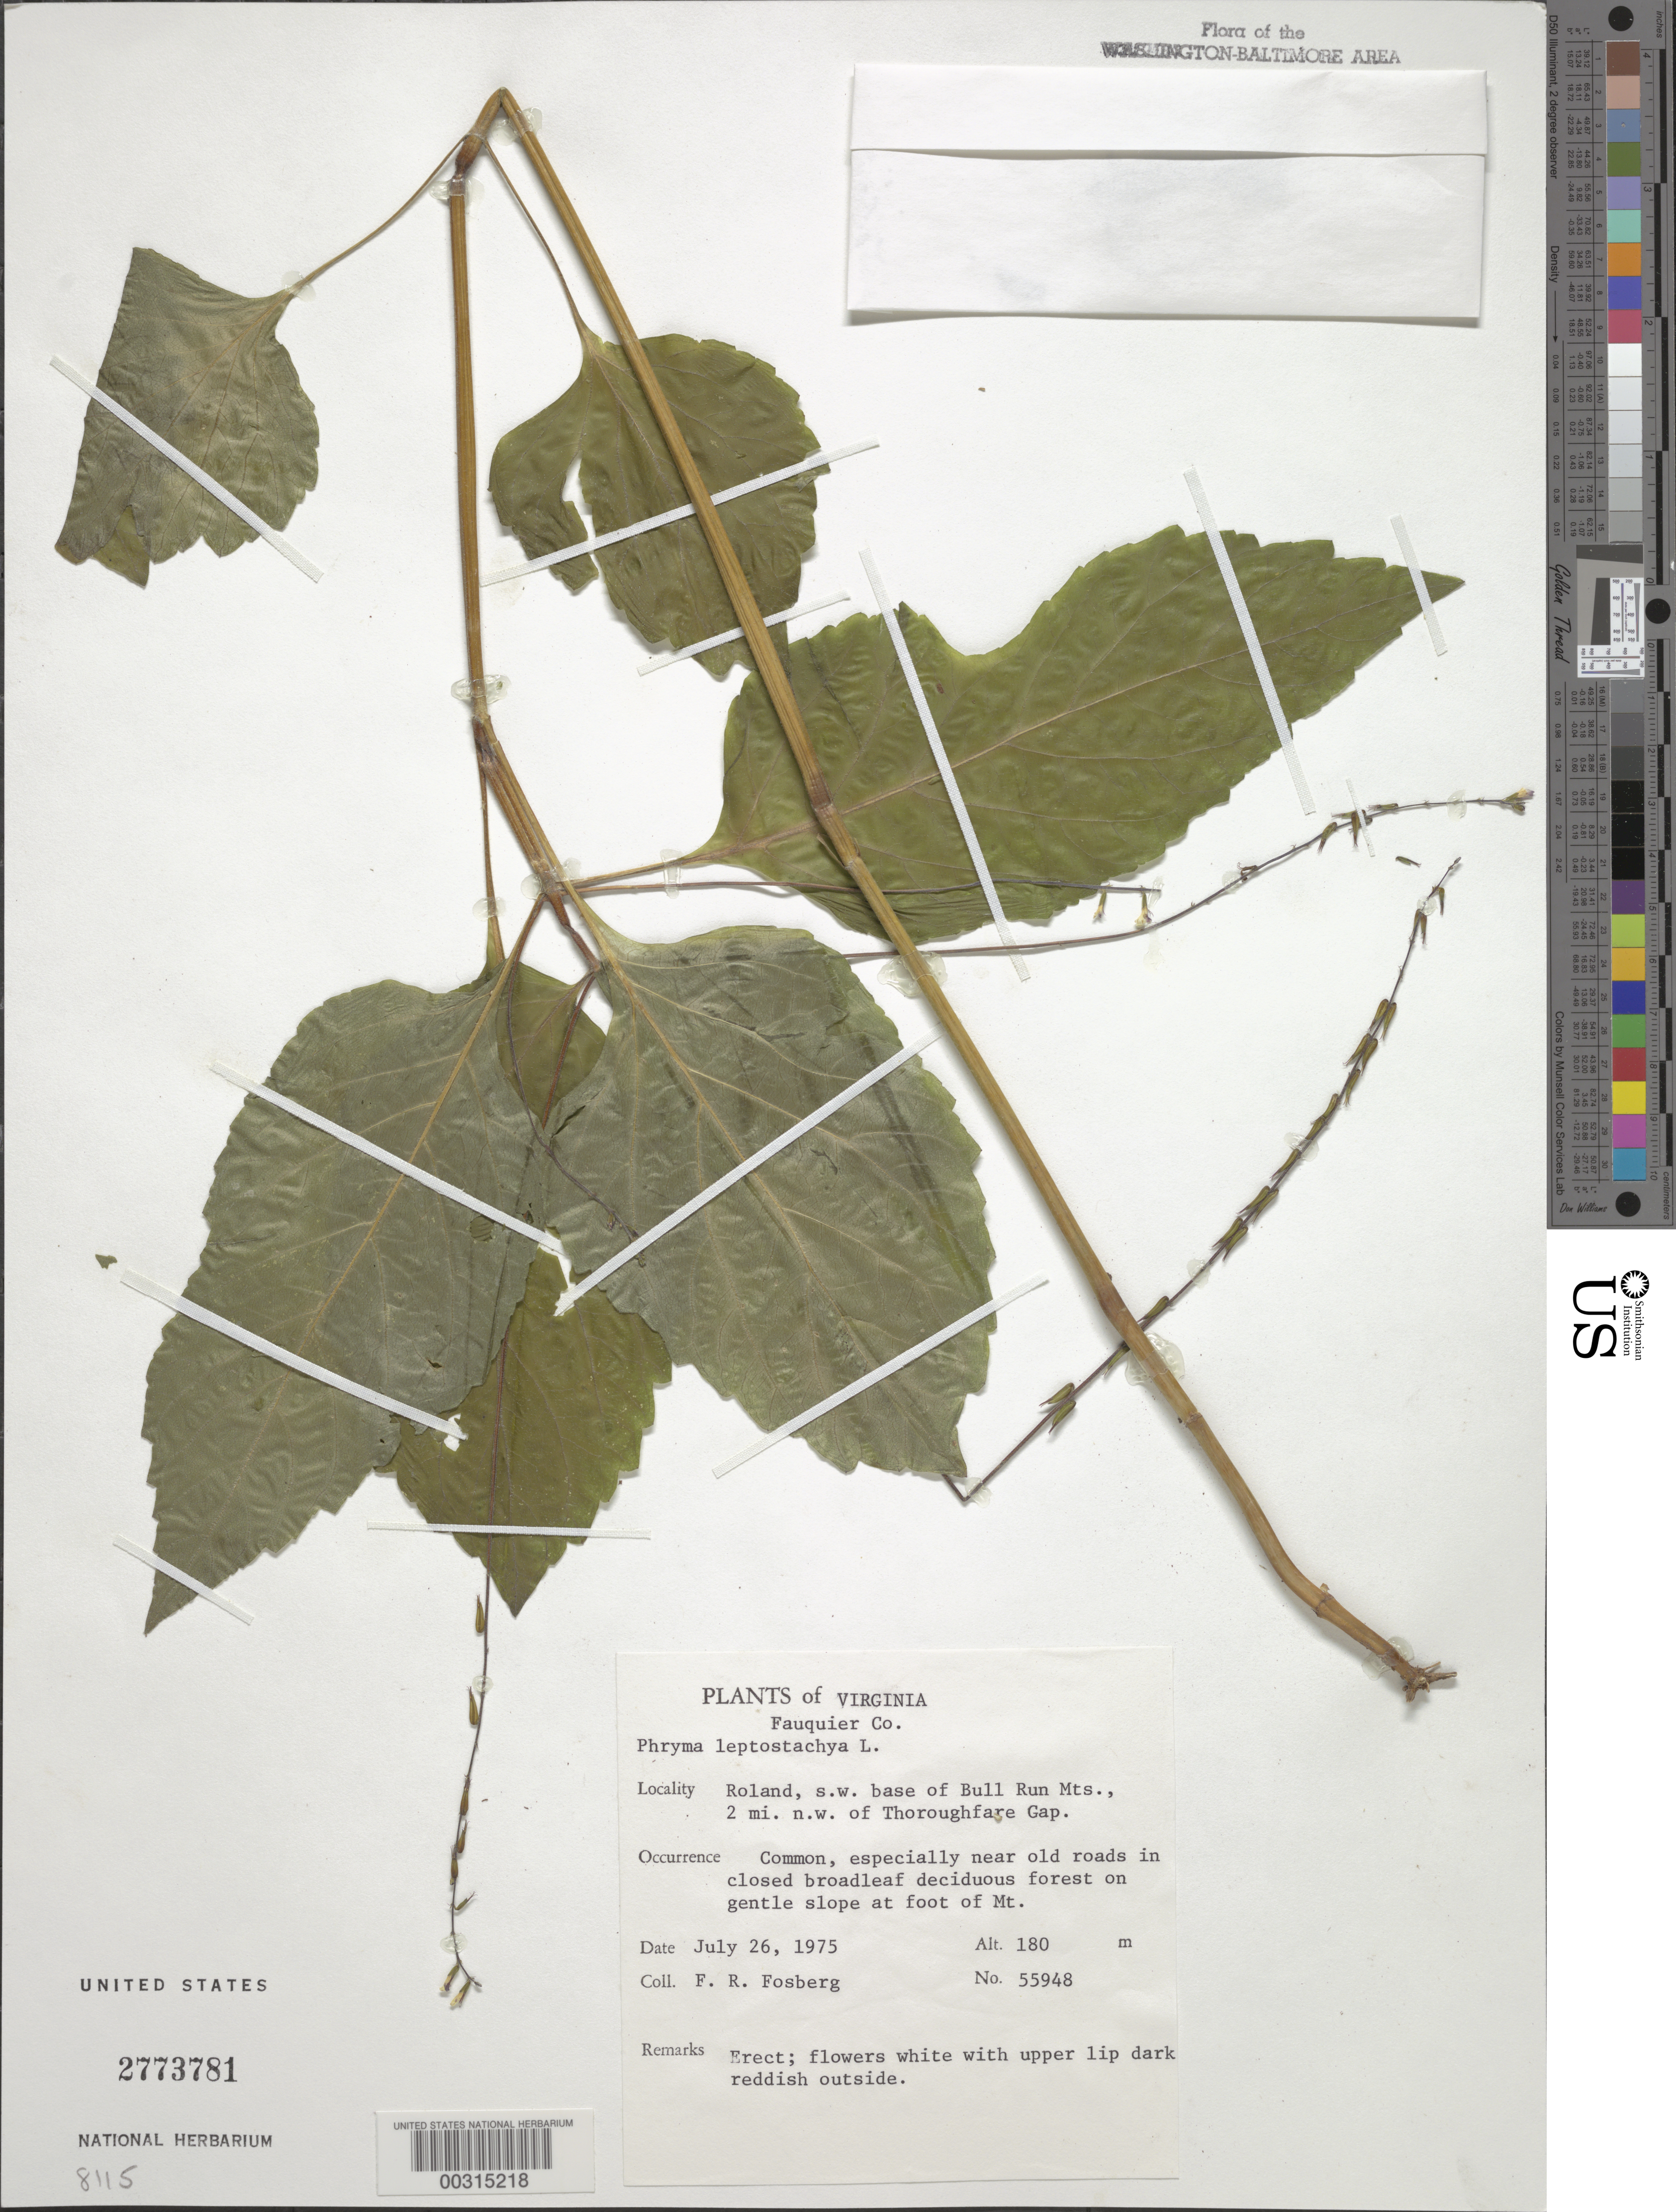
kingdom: Plantae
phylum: Tracheophyta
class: Magnoliopsida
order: Lamiales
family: Phrymaceae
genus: Phryma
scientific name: Phryma leptostachya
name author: L.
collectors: F. R. Fosberg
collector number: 55948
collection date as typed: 26 Jul 1975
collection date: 1975-07-26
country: United States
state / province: Virginia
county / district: Fauquier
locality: Roland, SW of Bull Run Mts., NW of Thoroughfare Gap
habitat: In deciduous forest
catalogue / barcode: US 2773781